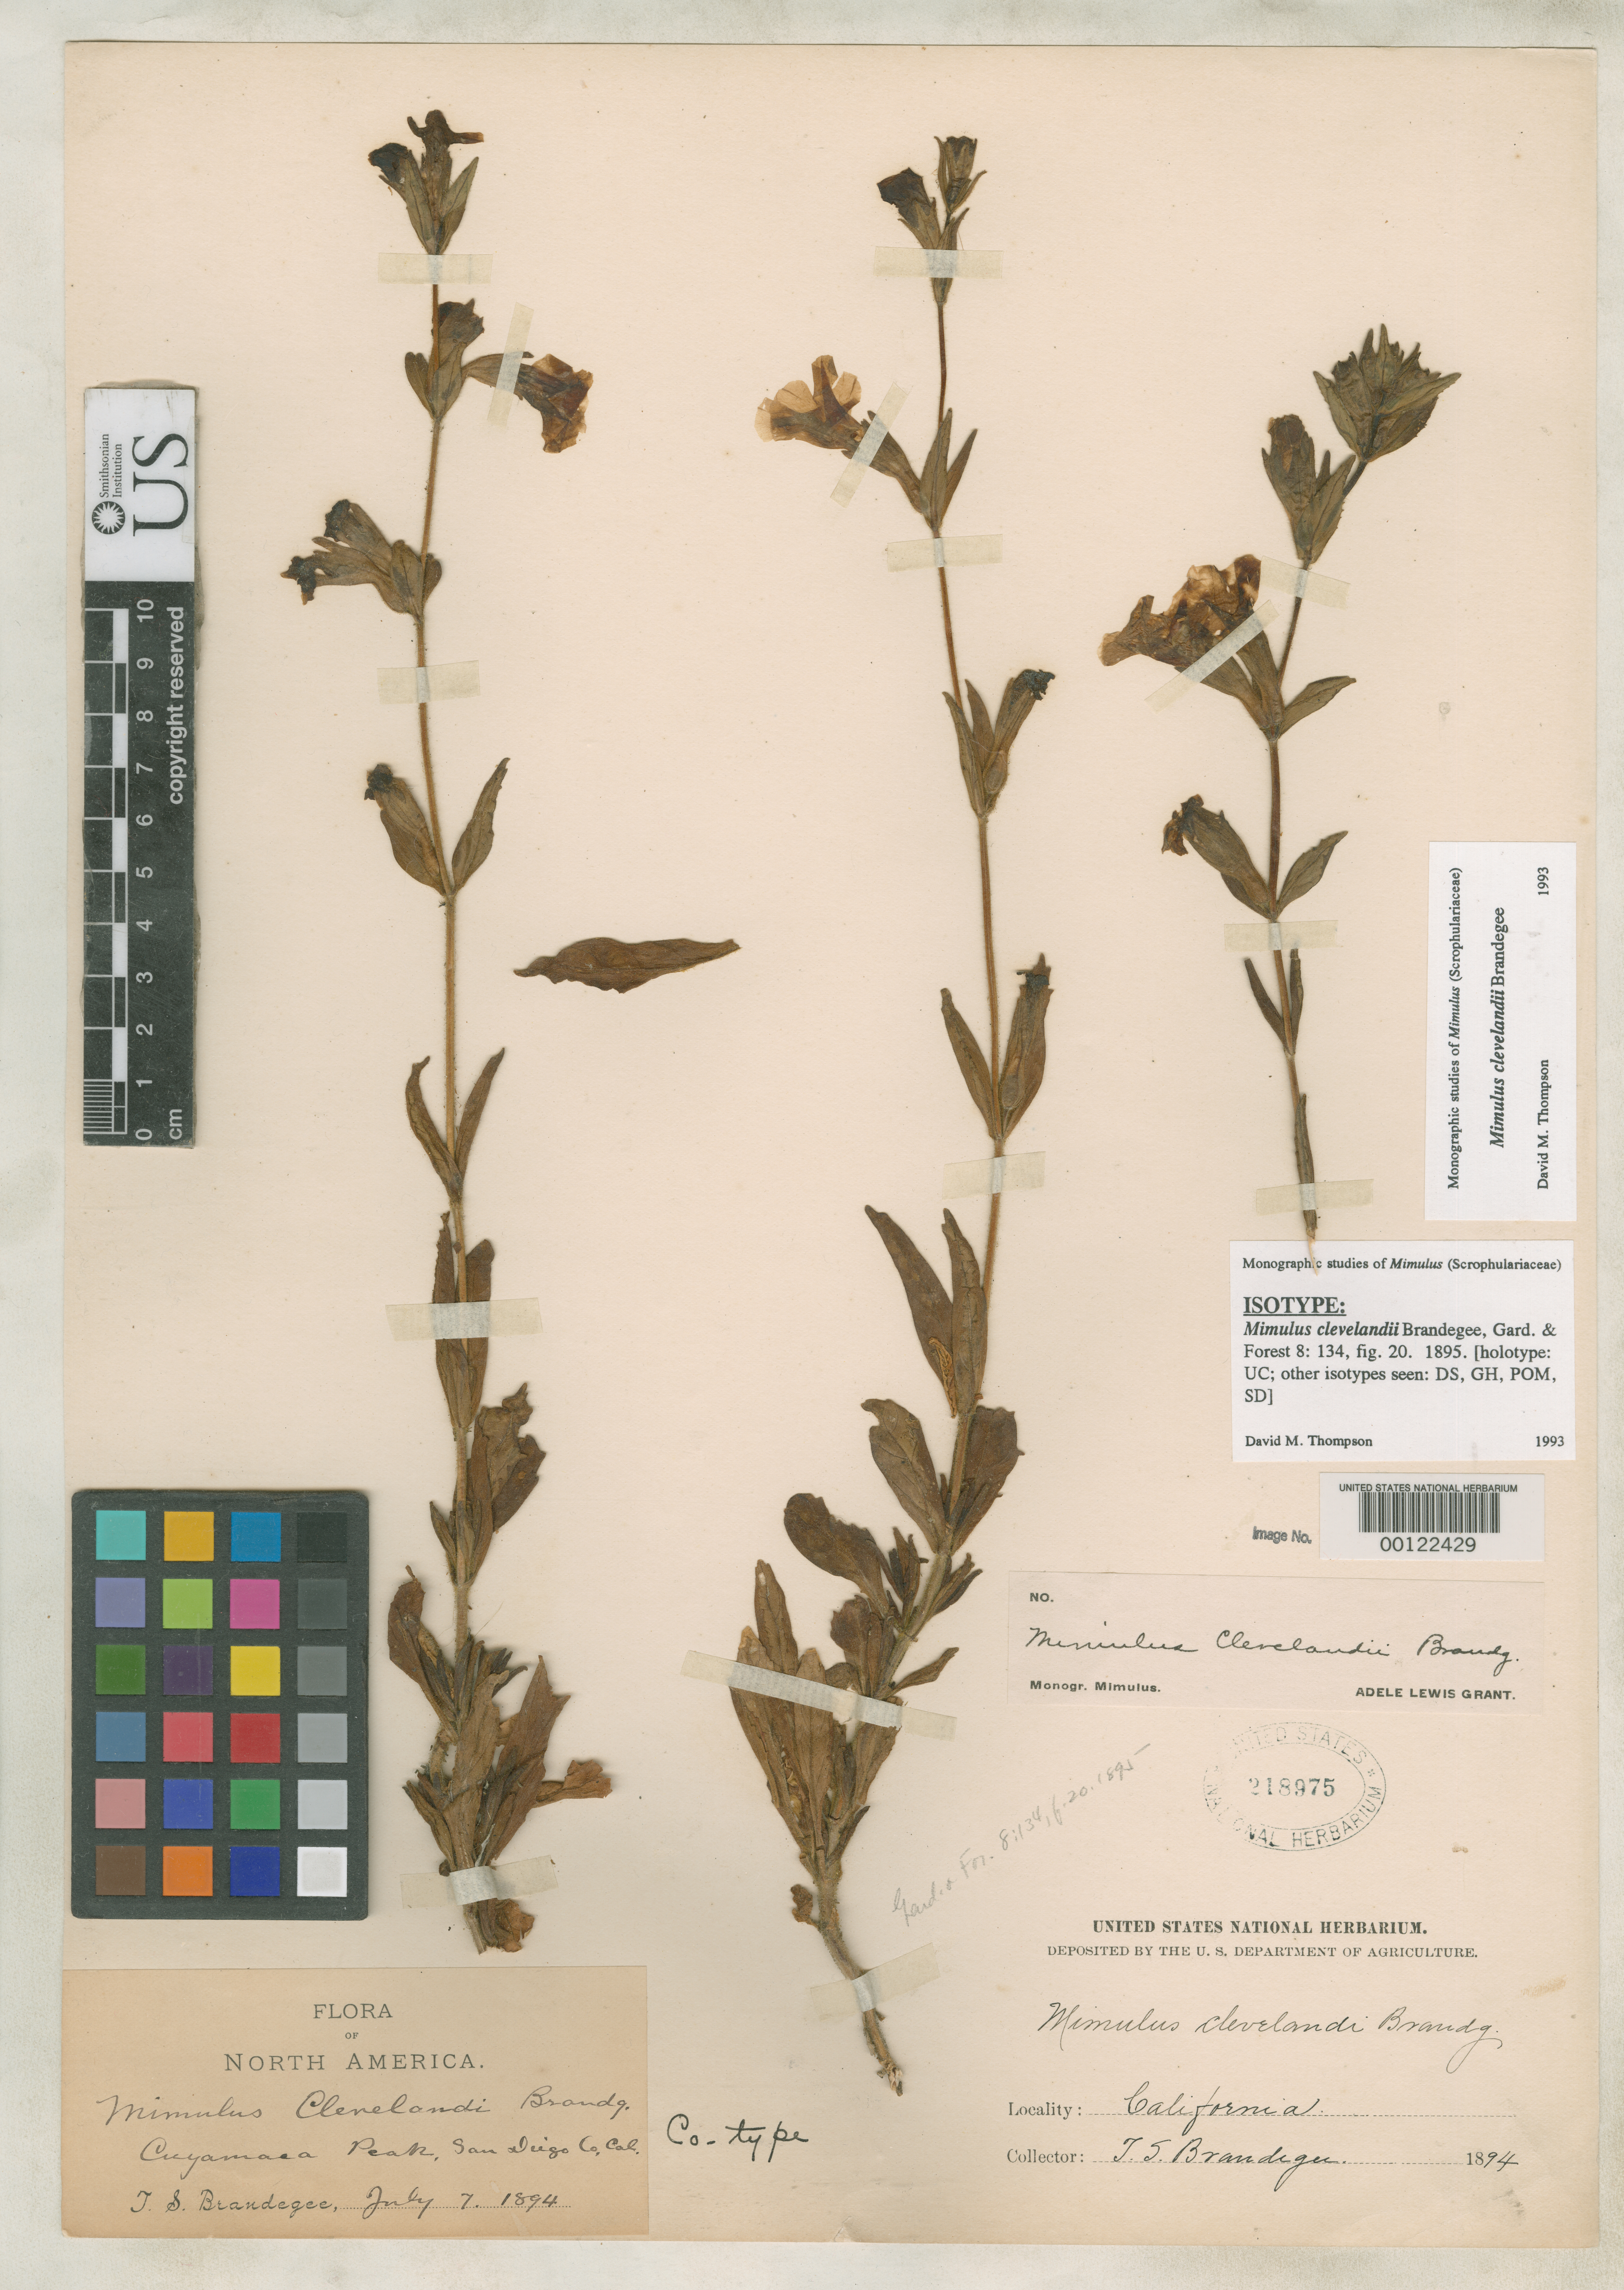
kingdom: Plantae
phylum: Tracheophyta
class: Magnoliopsida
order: Lamiales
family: Phrymaceae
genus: Mimulus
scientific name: Mimulus clevelandii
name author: Brandegee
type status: Isotype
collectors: T. S. Brandegee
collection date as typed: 07 Jul 1894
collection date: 1894-07-07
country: United States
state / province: California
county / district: San Diego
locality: Cuyamasa Peak.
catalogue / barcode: US 218975